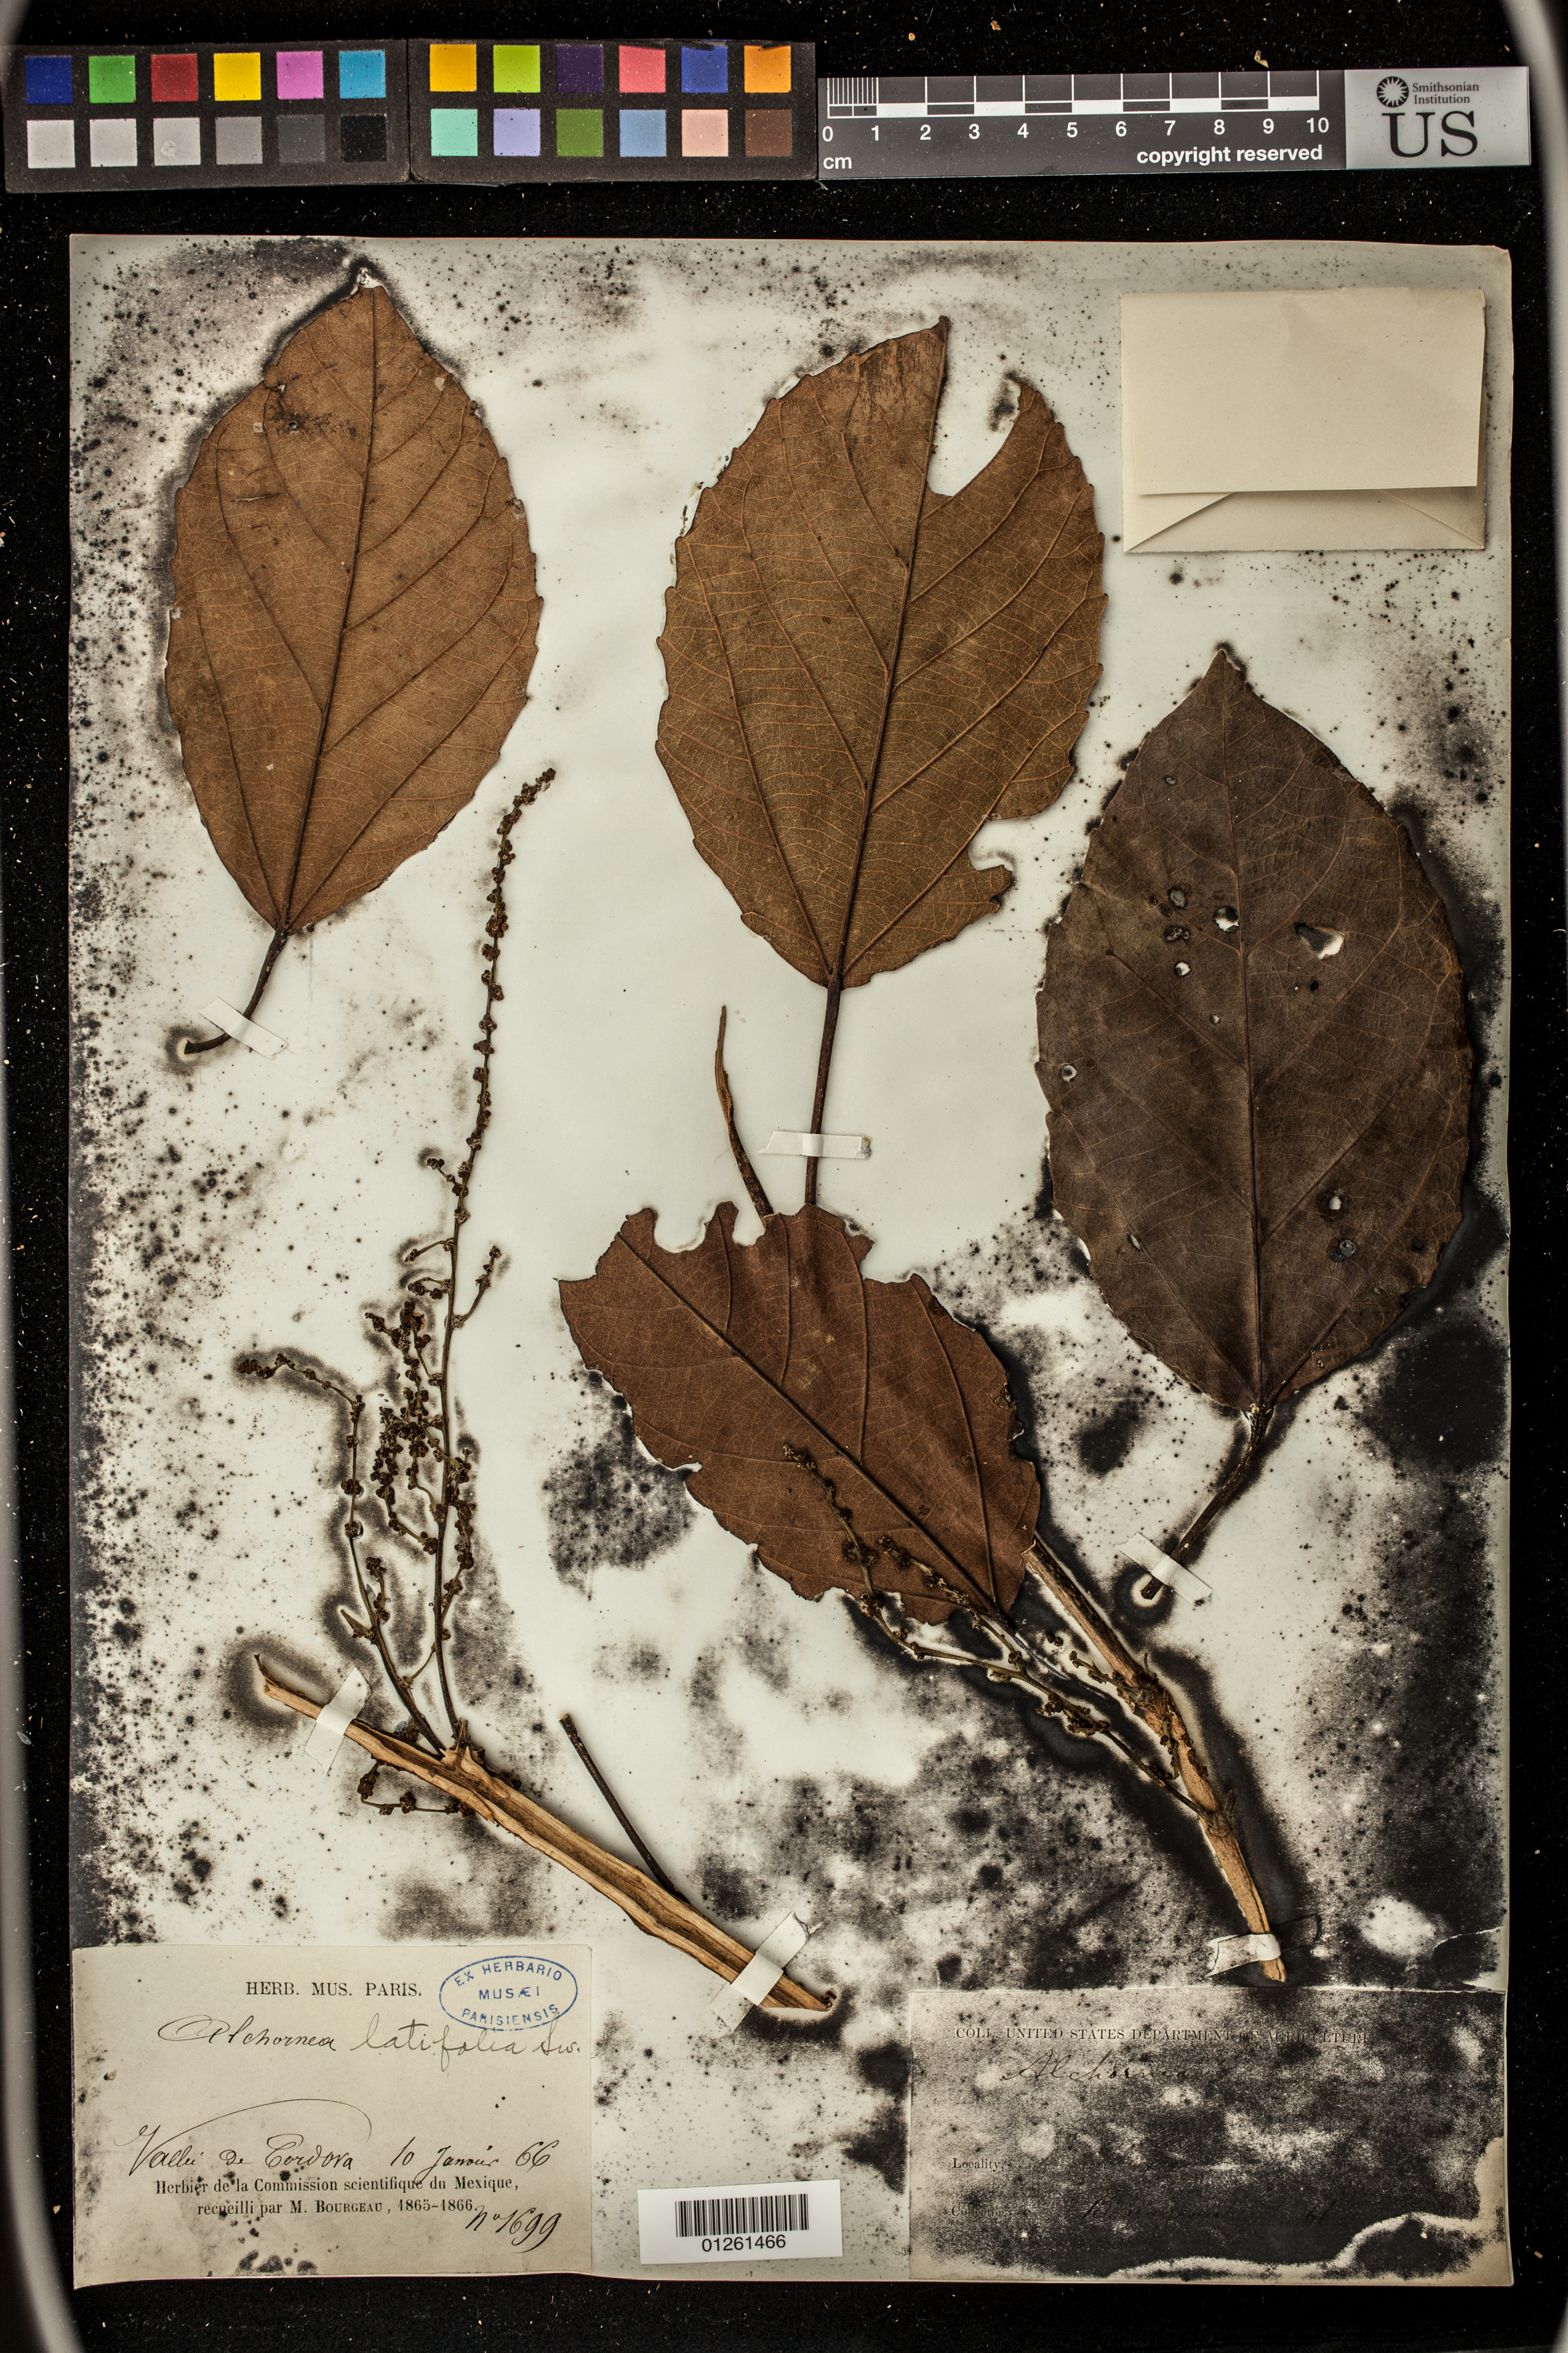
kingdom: Plantae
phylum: Tracheophyta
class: Magnoliopsida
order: Malpighiales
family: Euphorbiaceae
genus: Alchornea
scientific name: Alchornea latifolia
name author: Sw.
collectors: E. Bourgeau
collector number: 1699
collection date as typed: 10 Jan 1866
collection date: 1866-01-10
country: Mexico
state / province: Veracruz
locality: Vallée de Cordova.